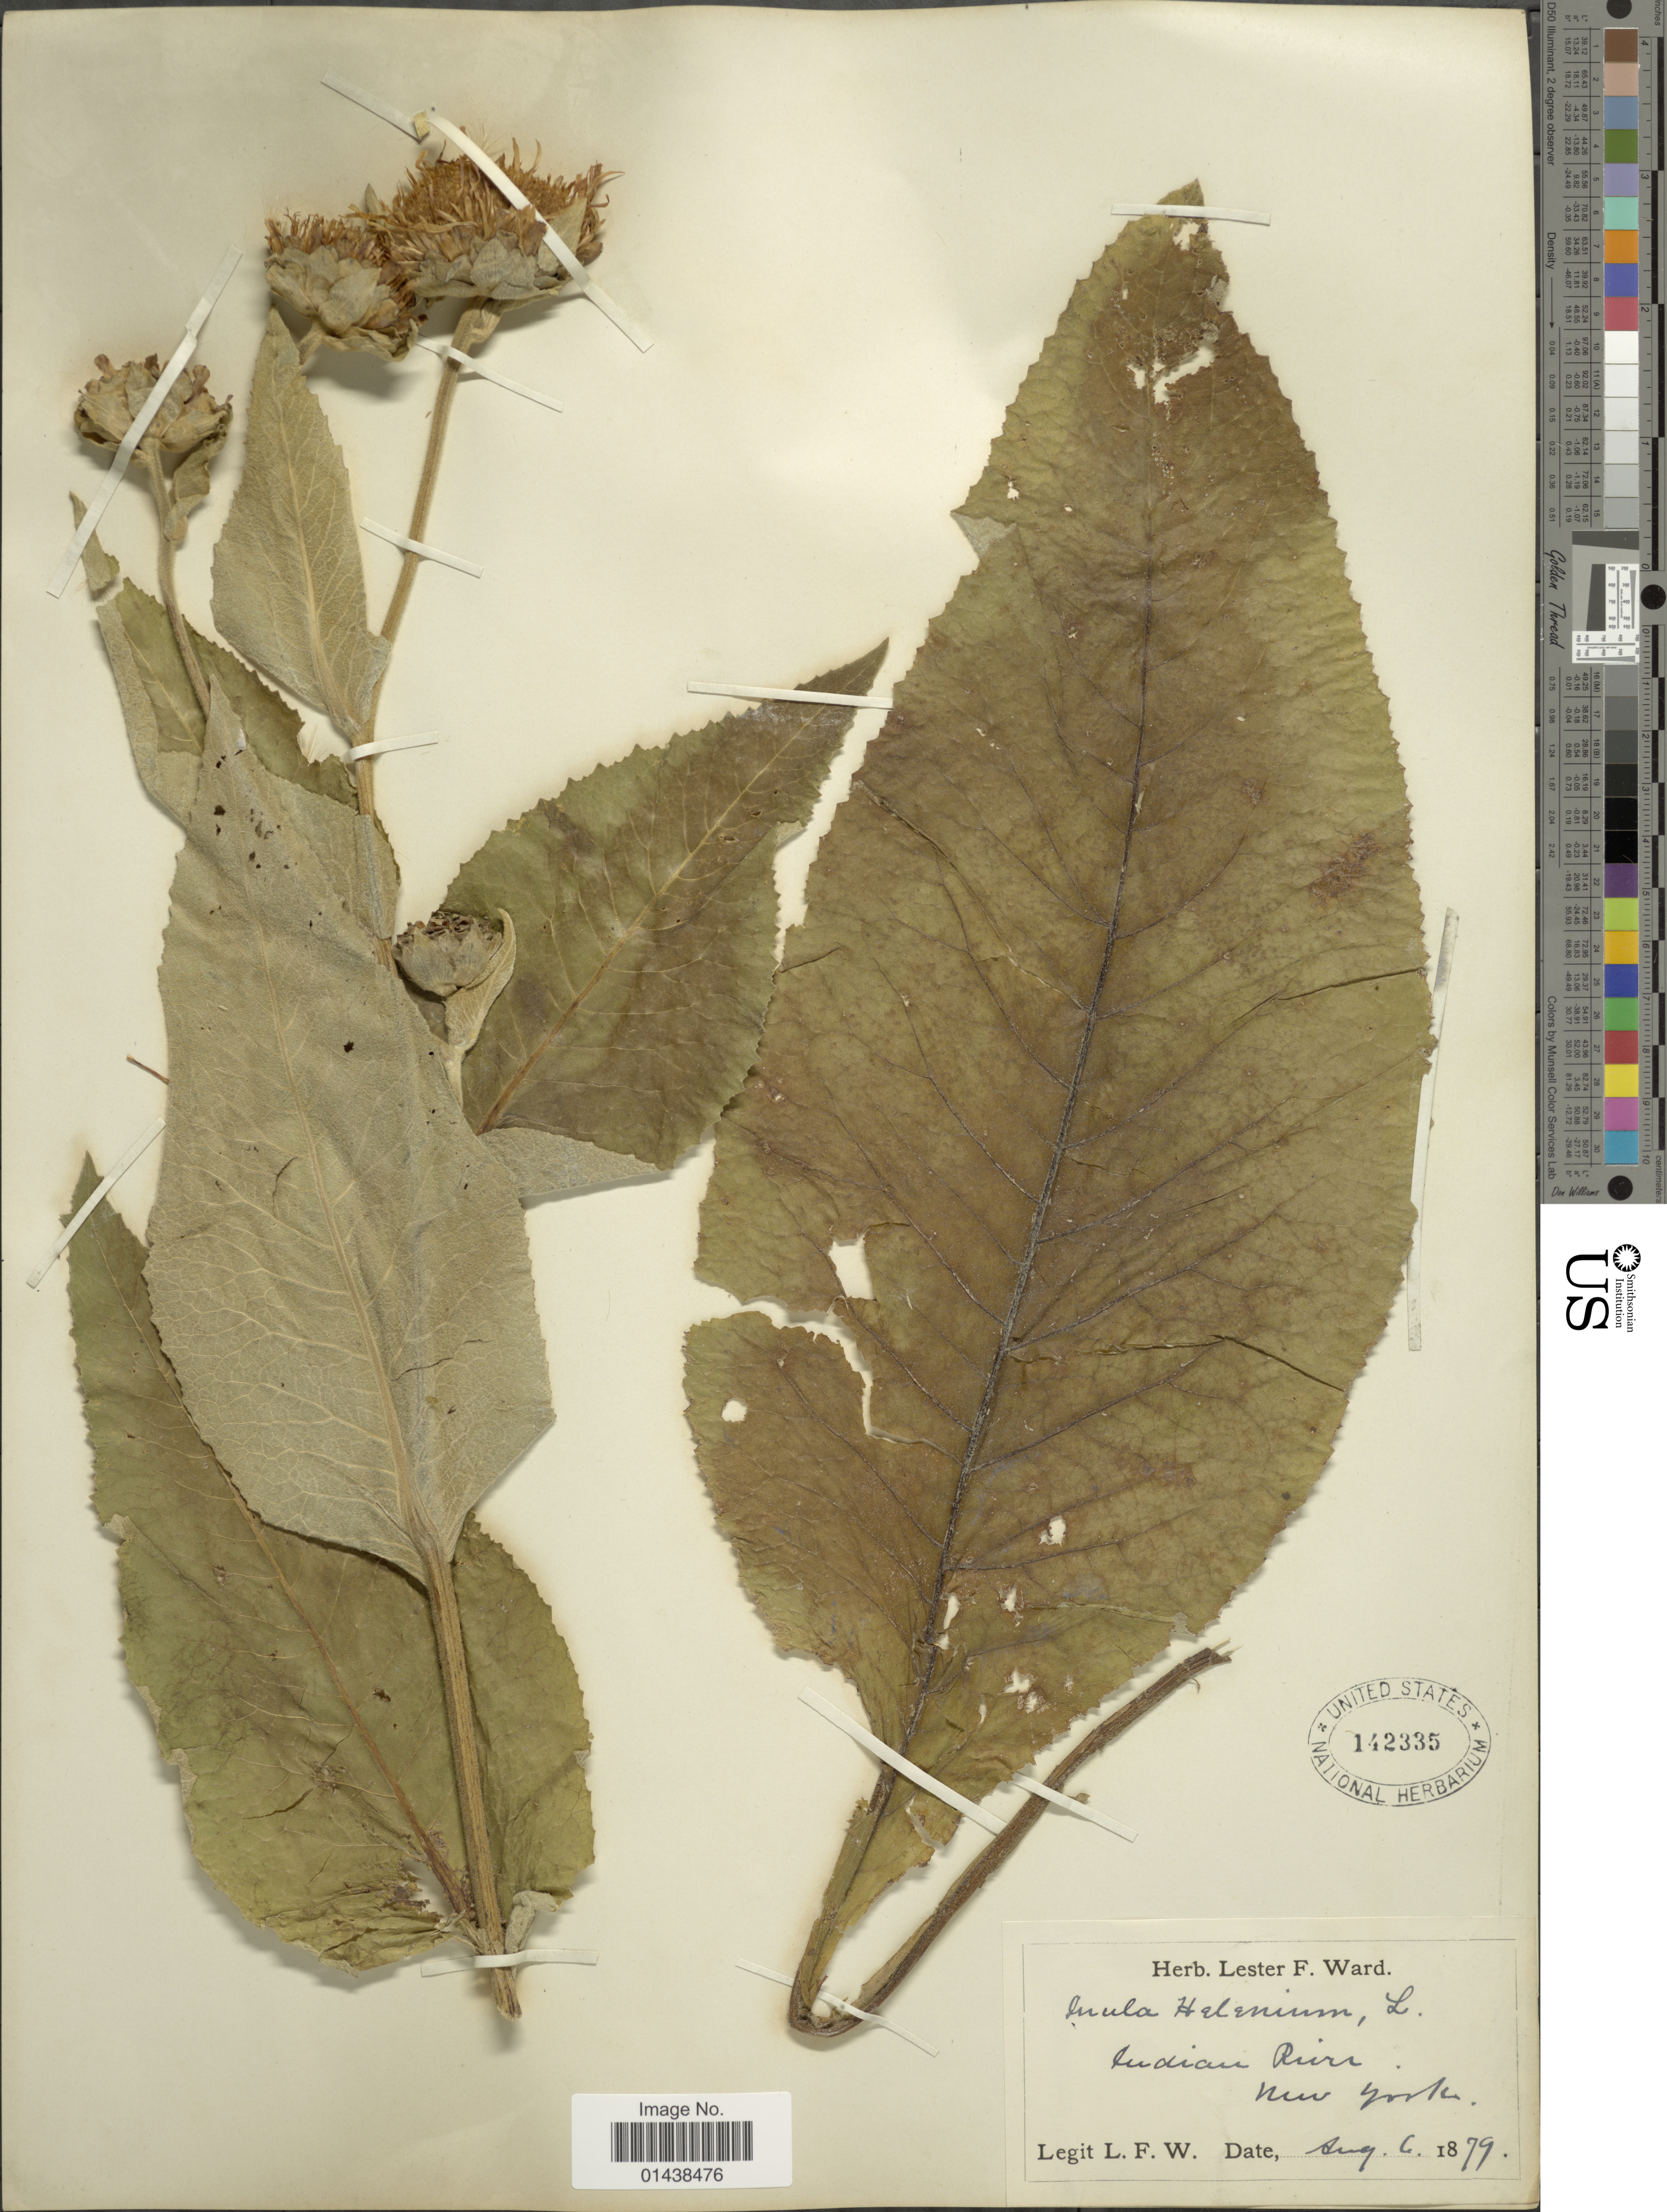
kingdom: Plantae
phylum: Tracheophyta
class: Magnoliopsida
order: Asterales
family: Asteraceae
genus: Inula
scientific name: Inula helenium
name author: L.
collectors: L. F. Ward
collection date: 1879-08-06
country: United States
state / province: New York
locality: Indian River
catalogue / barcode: US 142335